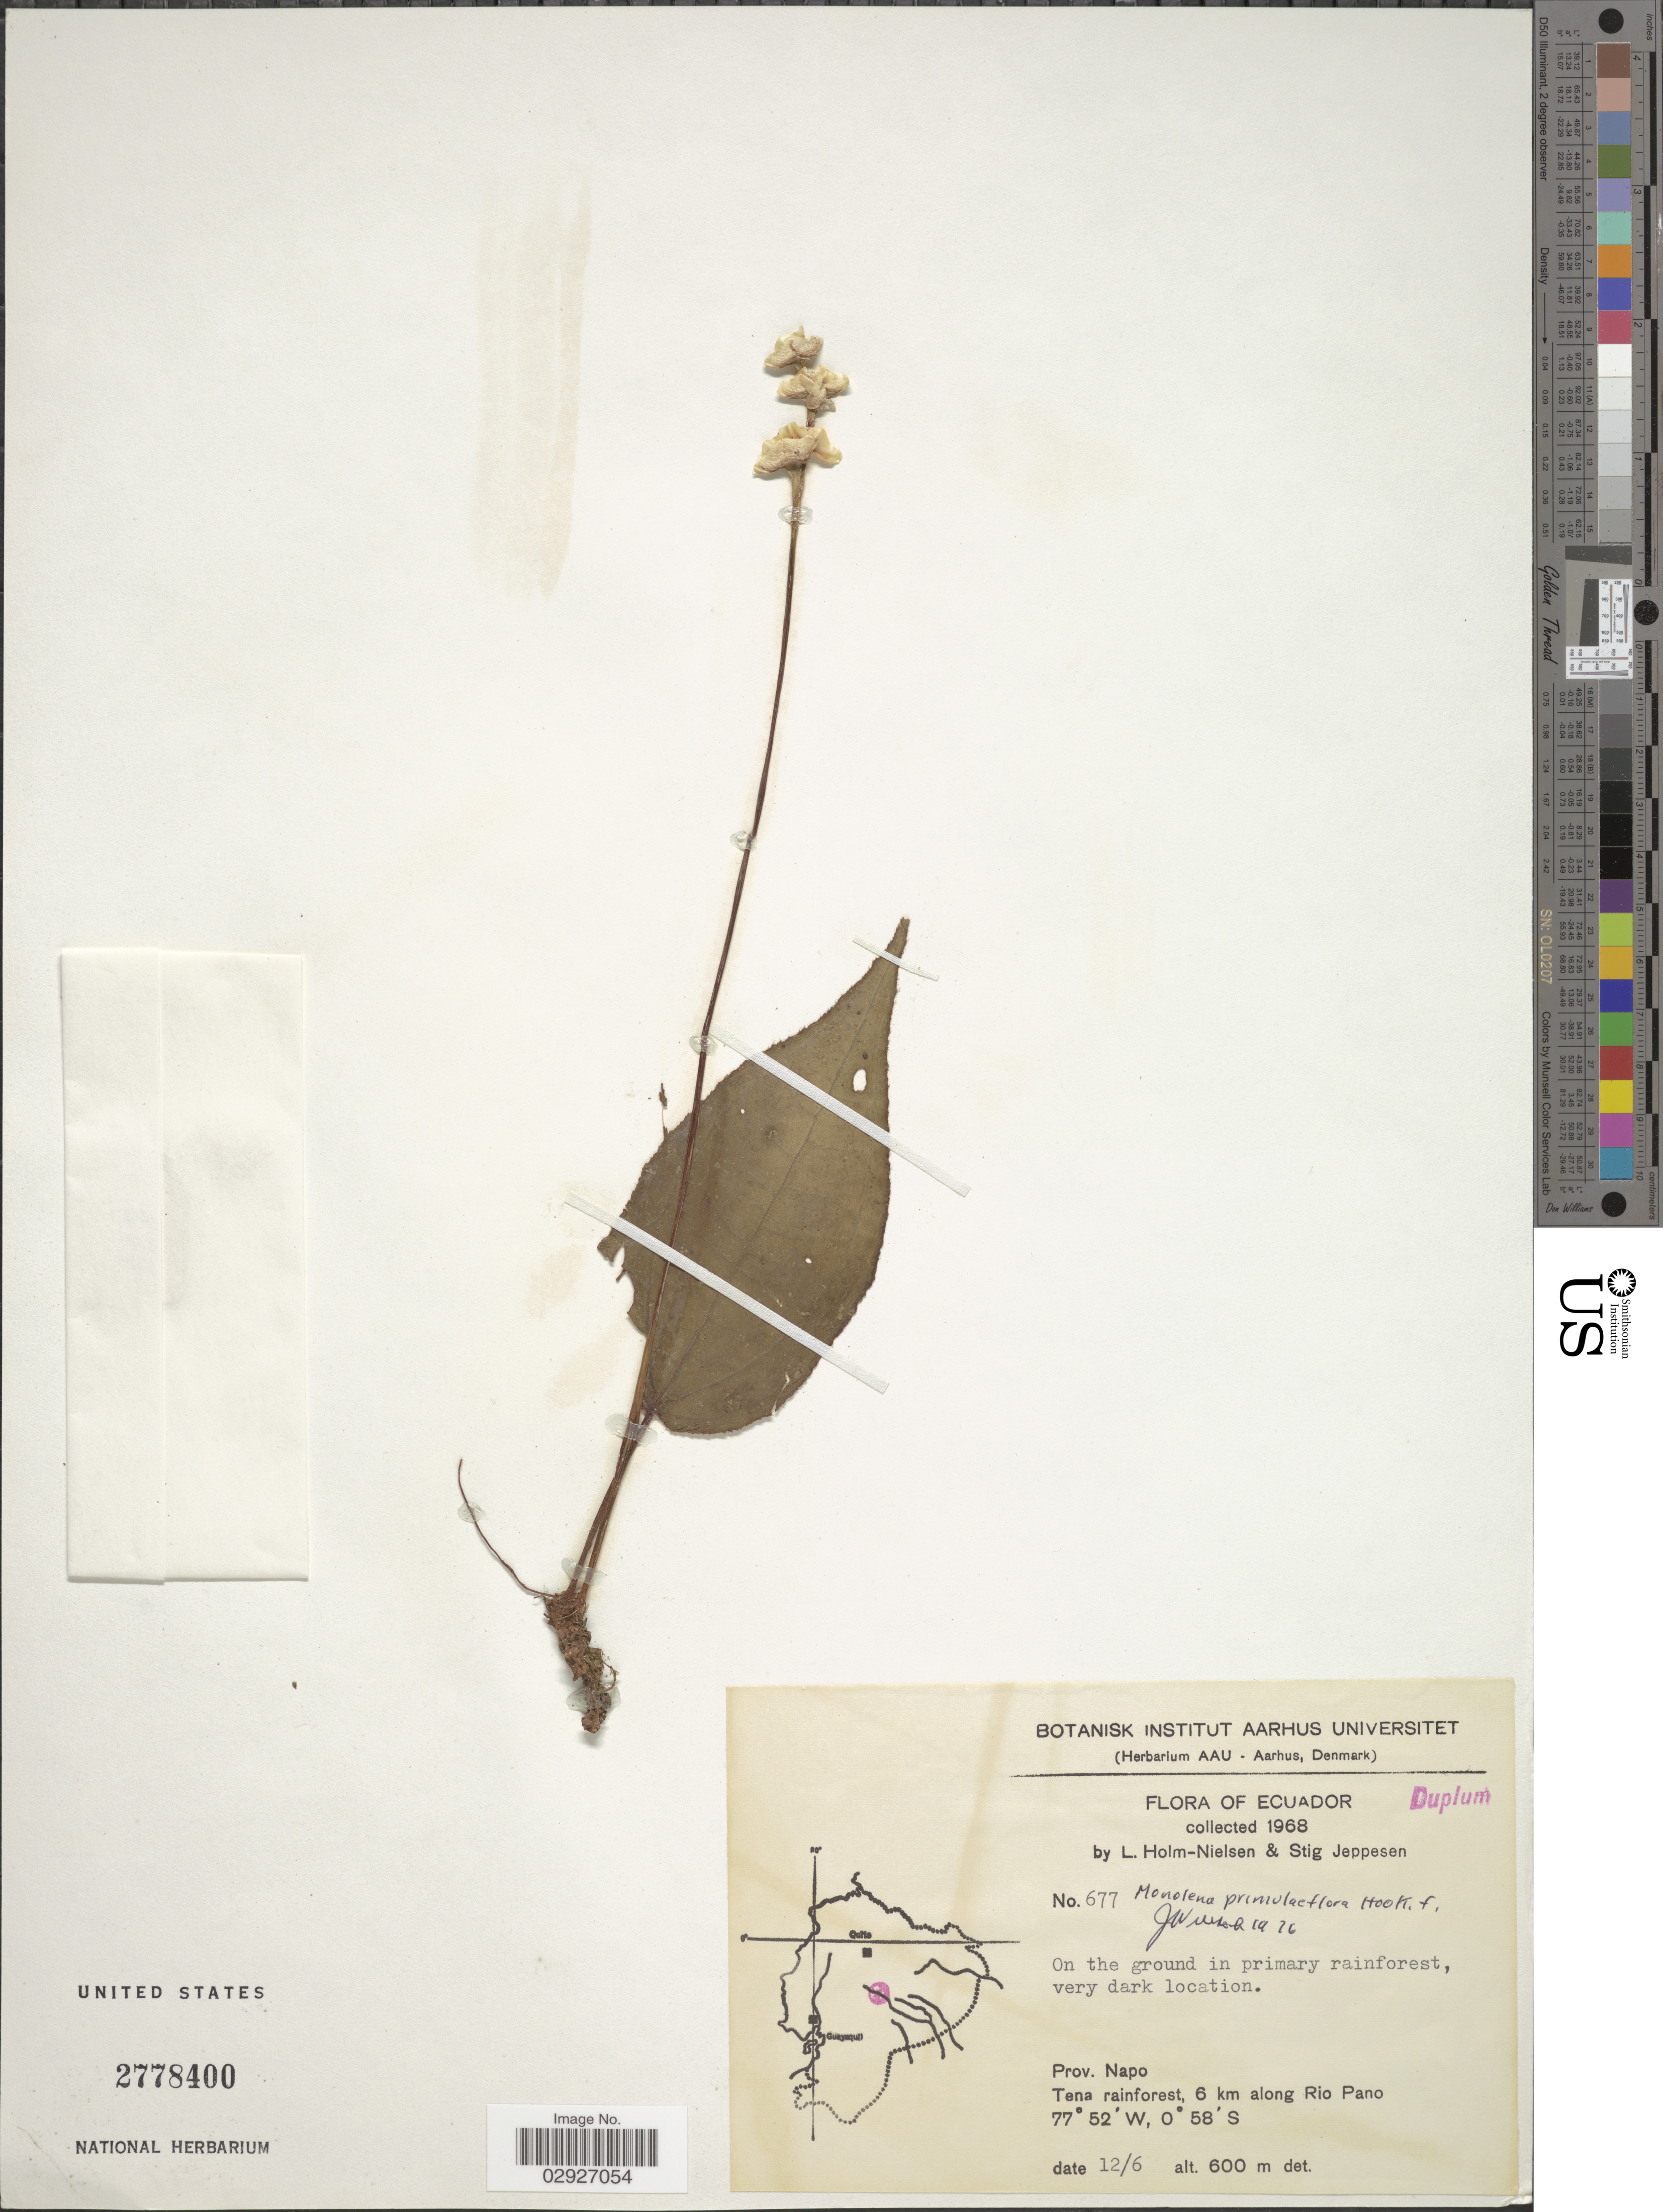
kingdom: Plantae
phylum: Tracheophyta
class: Magnoliopsida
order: Myrtales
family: Melastomataceae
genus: Monolena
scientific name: Monolena primuliflora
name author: Hook. f.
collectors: L. Holm-Nielsen & S. Jeppesen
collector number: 677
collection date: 1968-06-12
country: Ecuador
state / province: Napo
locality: Tena rainforest, 6 km along Rio Pano.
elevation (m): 600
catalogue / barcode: US 2778400